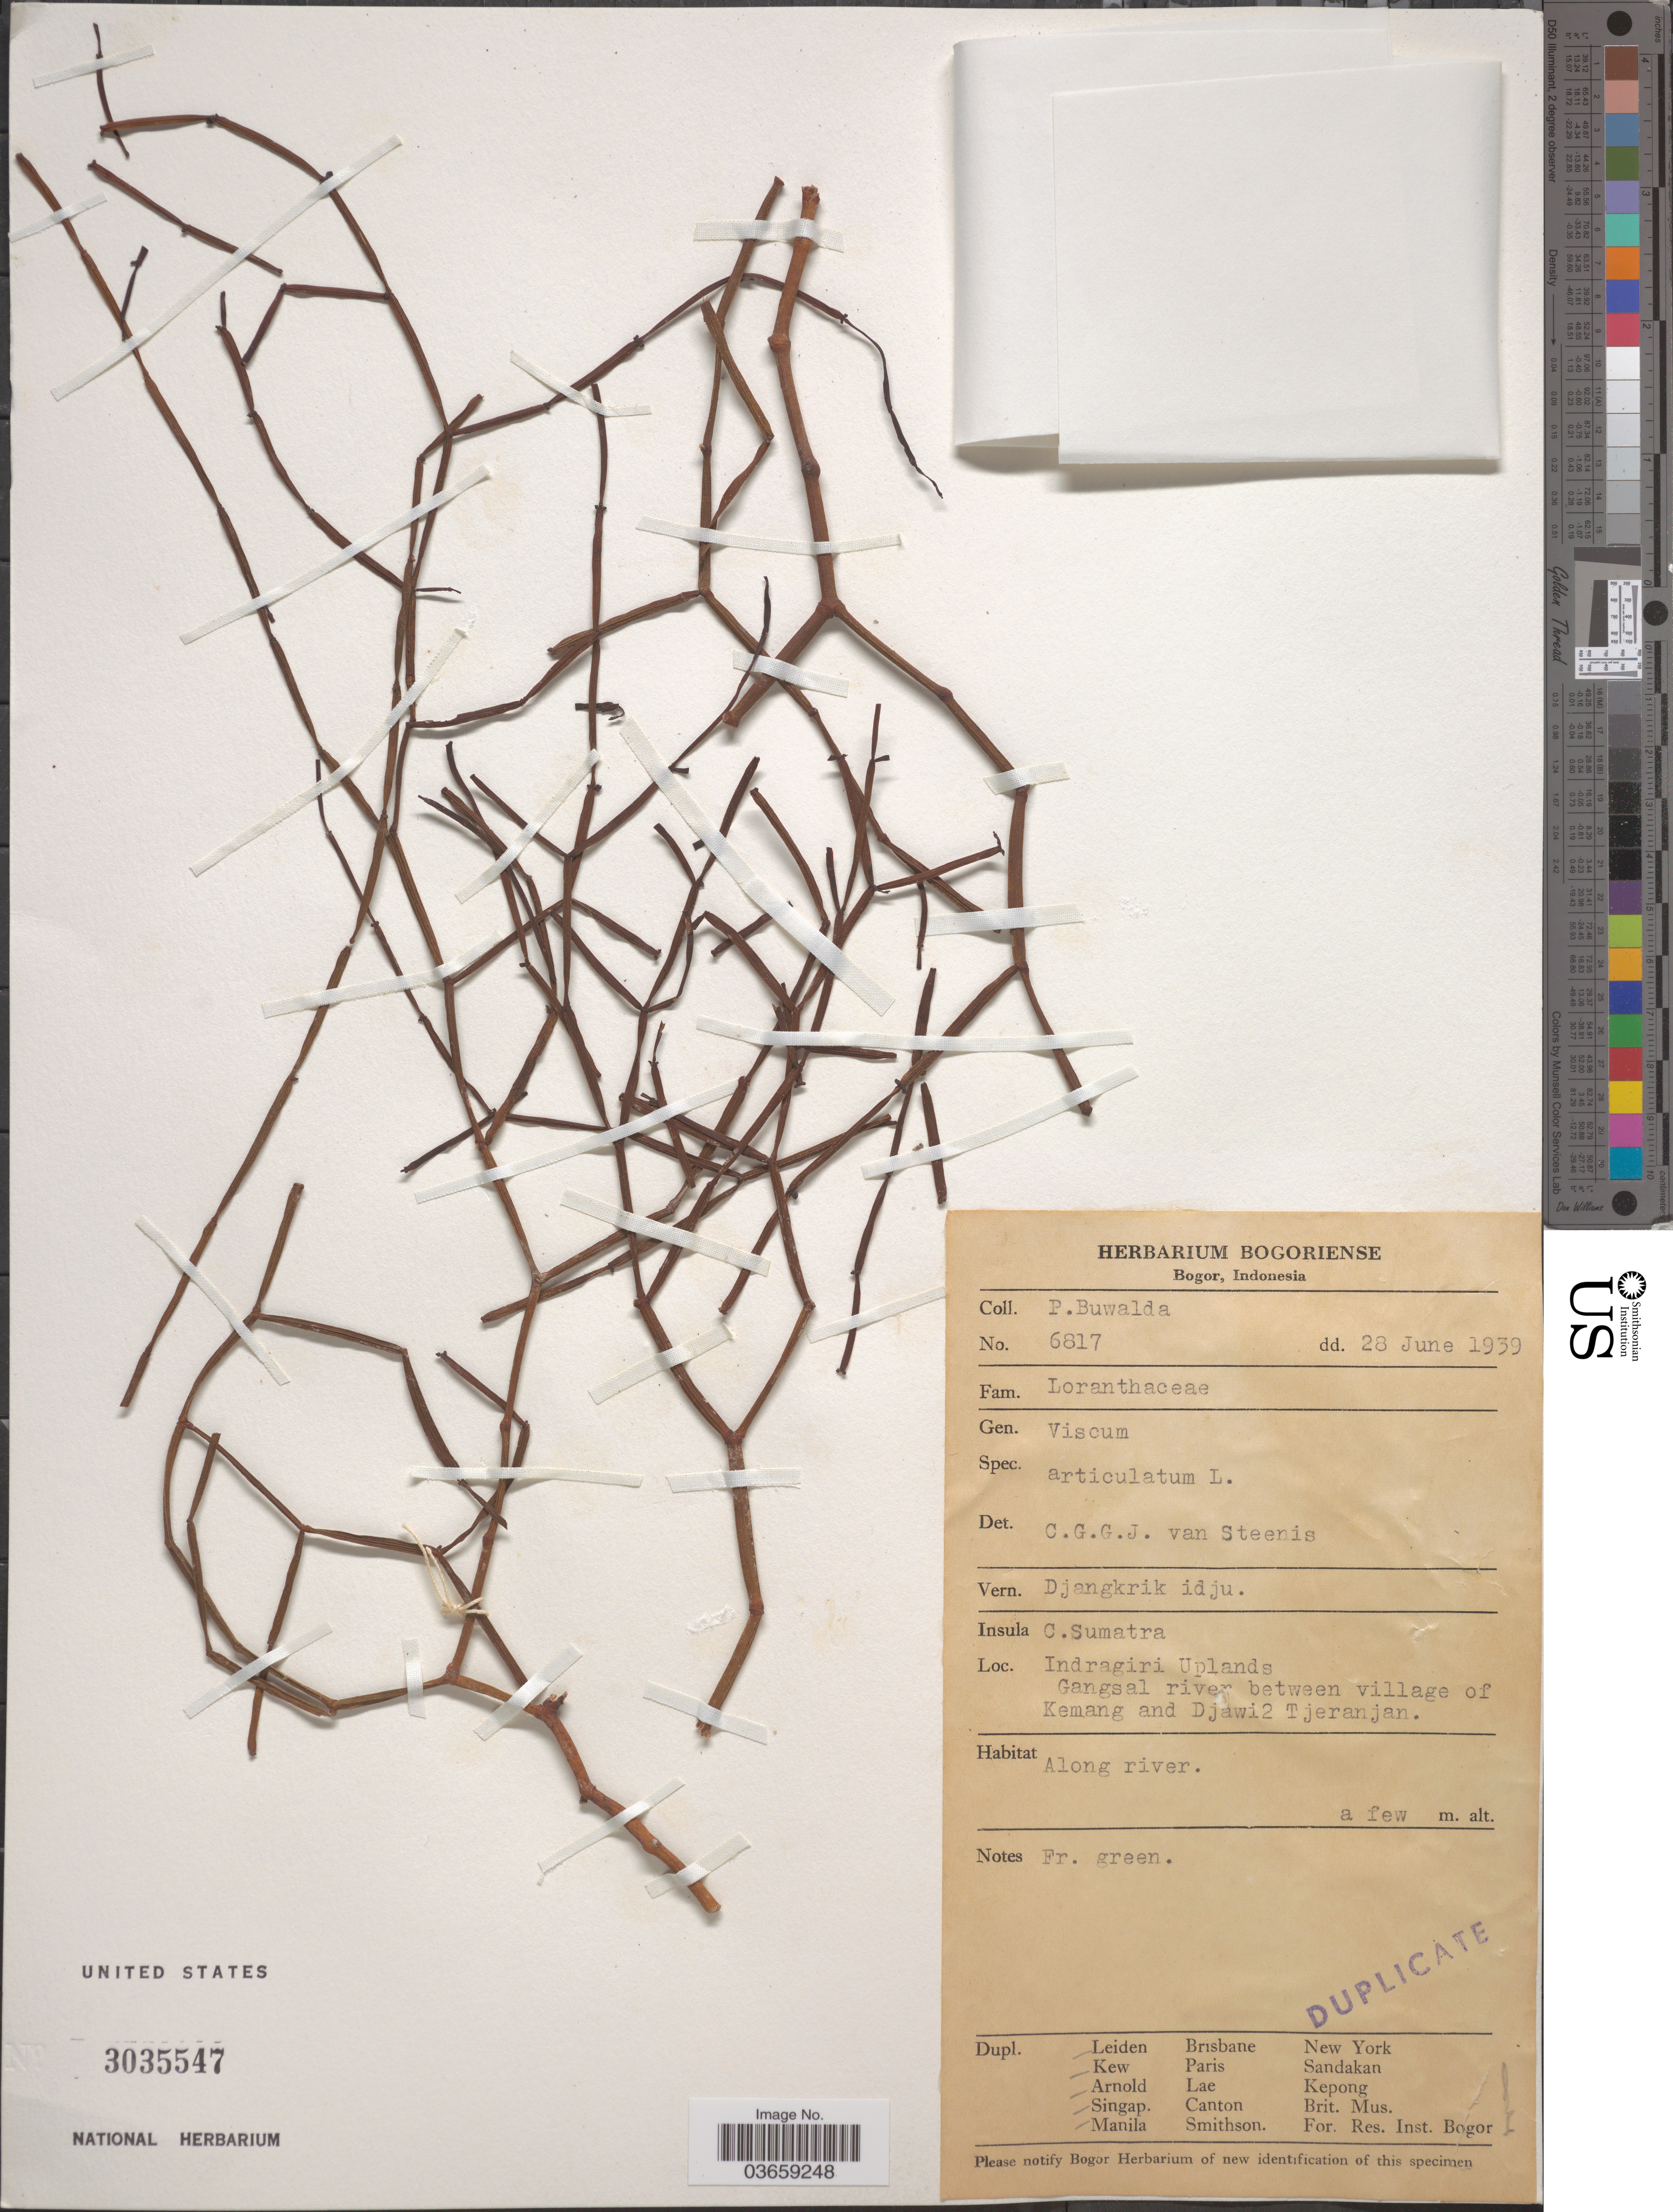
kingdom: Plantae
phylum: Tracheophyta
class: Magnoliopsida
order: Santalales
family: Viscaceae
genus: Viscum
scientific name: Viscum articulatum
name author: Burm. f.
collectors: P. Buwalda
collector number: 6817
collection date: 1939-06-28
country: Indonesia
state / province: Sumatra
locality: Insula C. Sumatra. Indragiri Uplands. Gangsal river between village of kemang and Djawi2 Tjeranjan.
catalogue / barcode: US 3035547